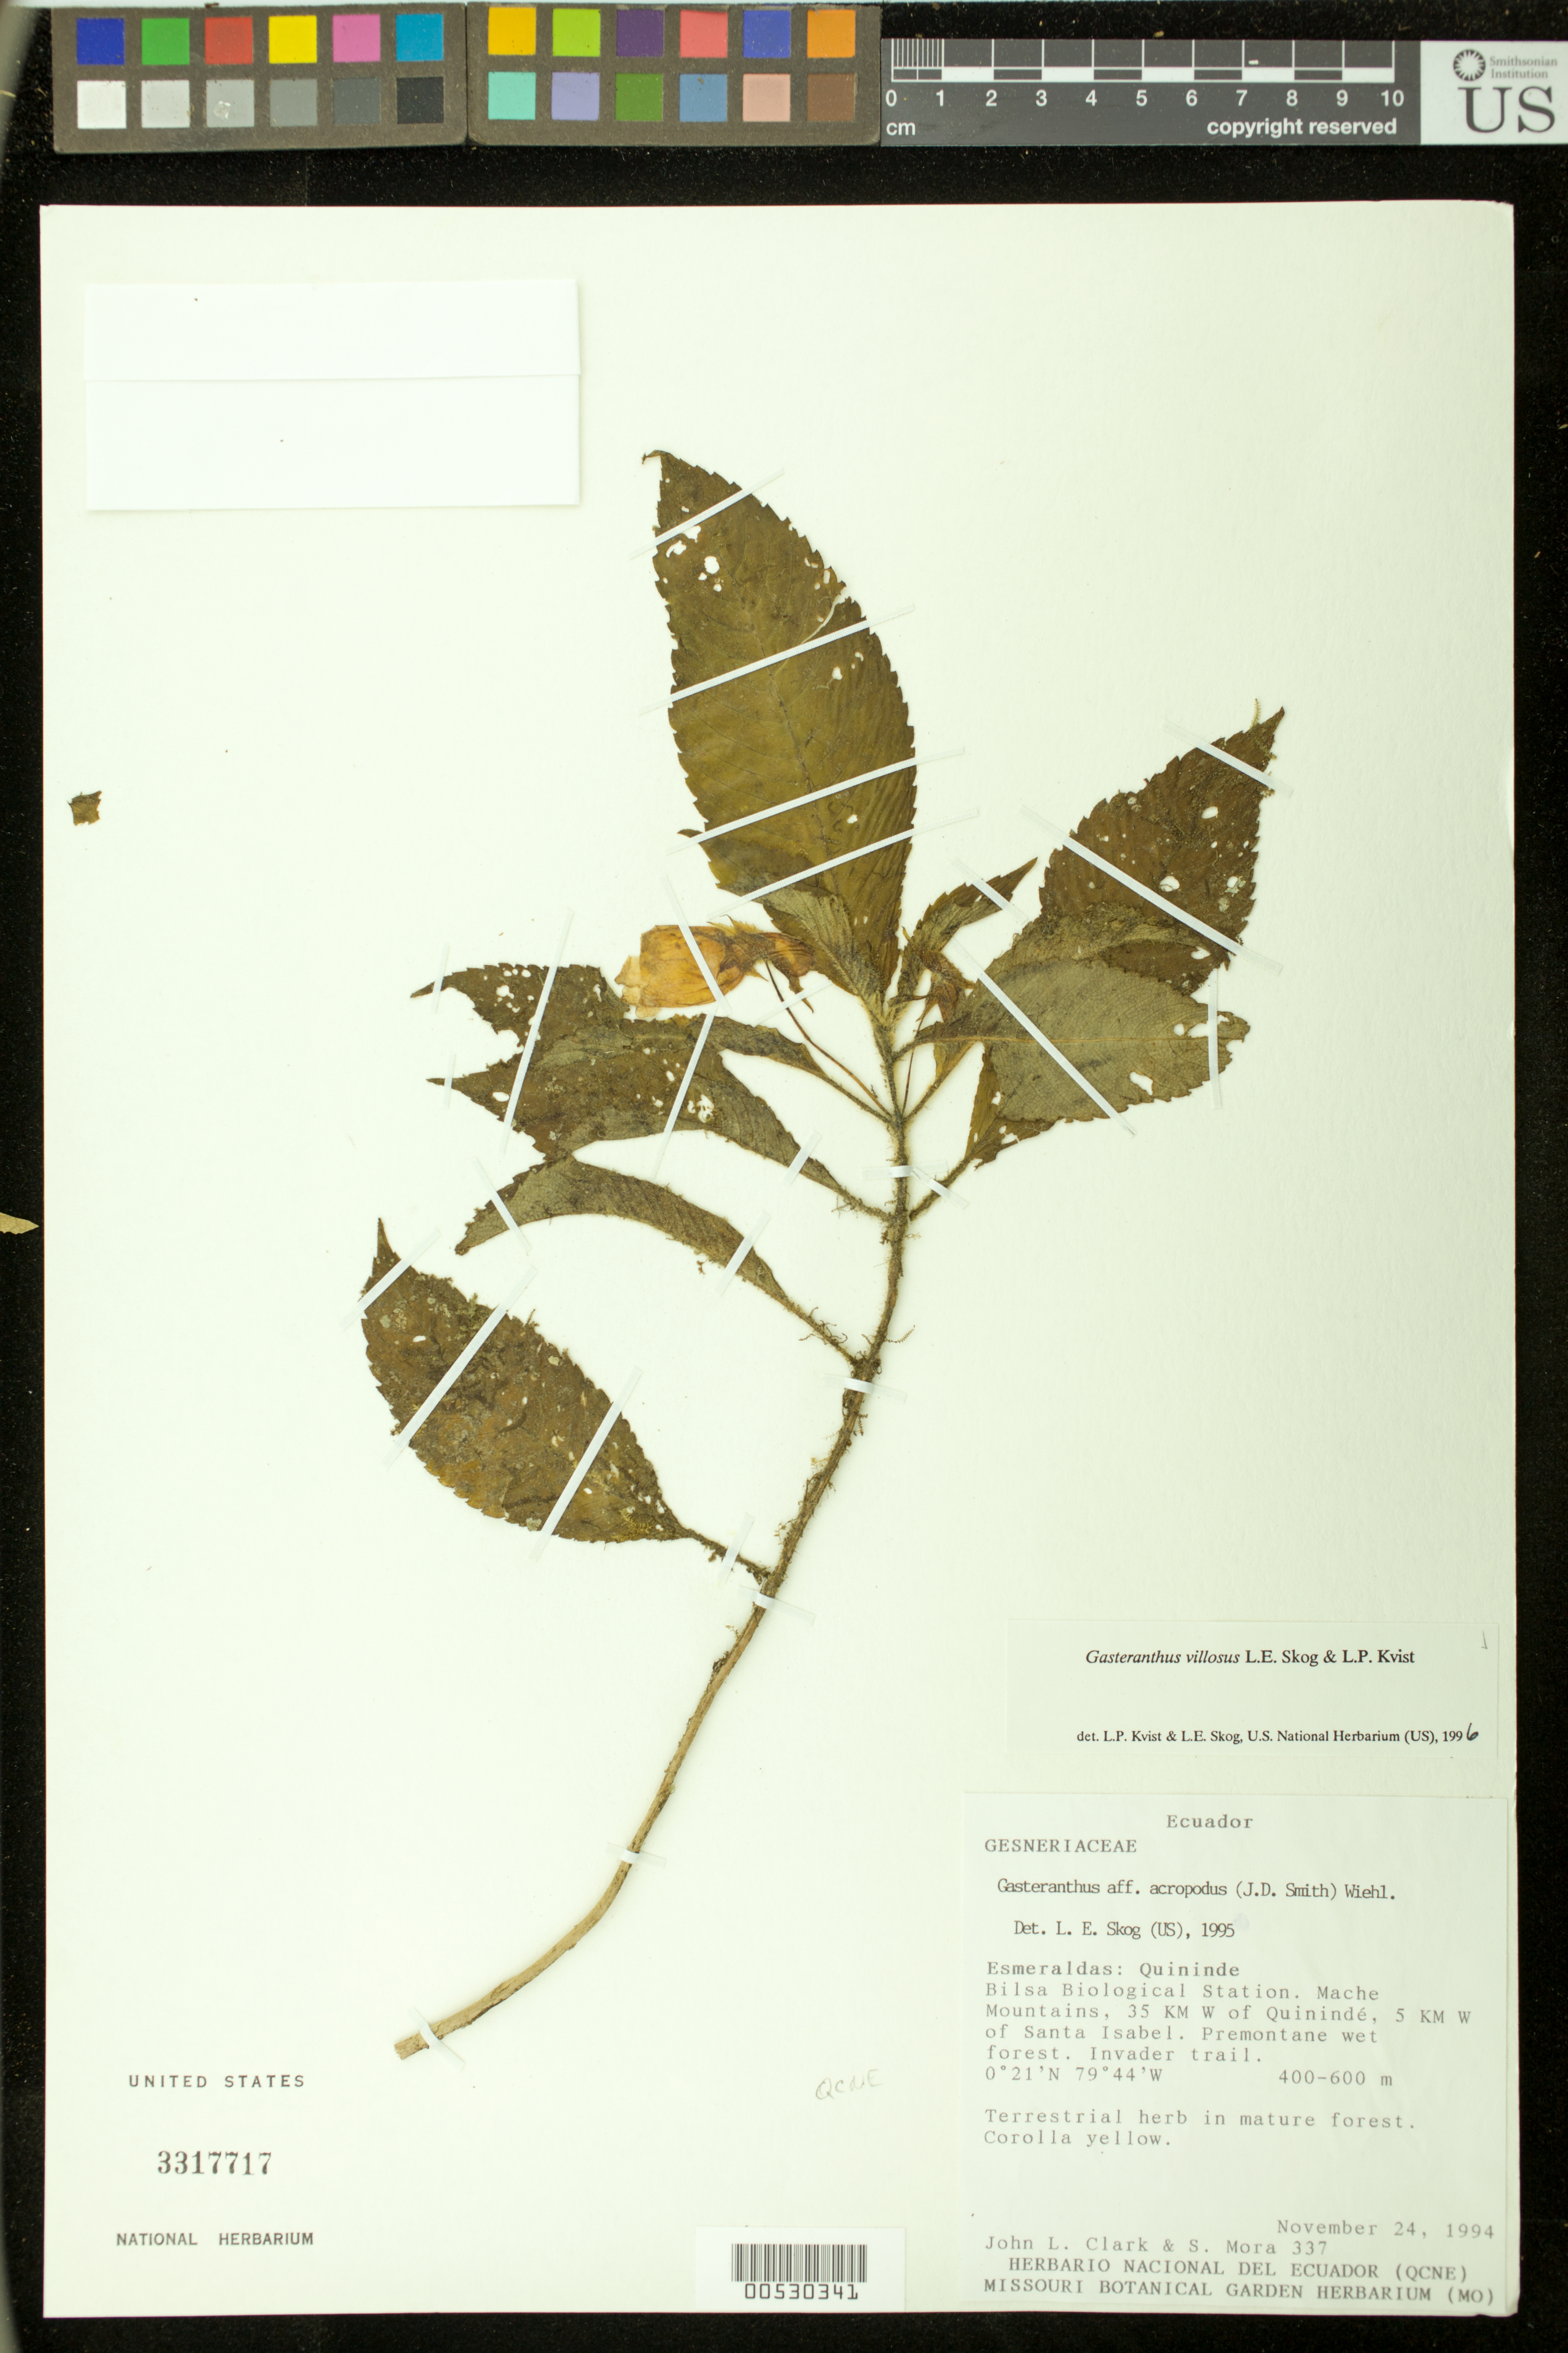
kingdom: Plantae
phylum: Tracheophyta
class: Magnoliopsida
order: Lamiales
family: Gesneriaceae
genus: Gasteranthus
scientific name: Gasteranthus villosus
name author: L.E. Skog & L.P. Kvist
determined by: Skog, Laurence E.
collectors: J. L. Clark & S. Mora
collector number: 337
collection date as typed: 24 Nov 1994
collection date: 1994-11-24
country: Ecuador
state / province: Esmeraldas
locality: Quininde. Bilsa Biological Station. Mache Mountains, 35 km W of Quinindé, 5 km W of Santa Isabel; Invader trail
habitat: Mature premontane wet forest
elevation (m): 400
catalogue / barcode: US 3317717